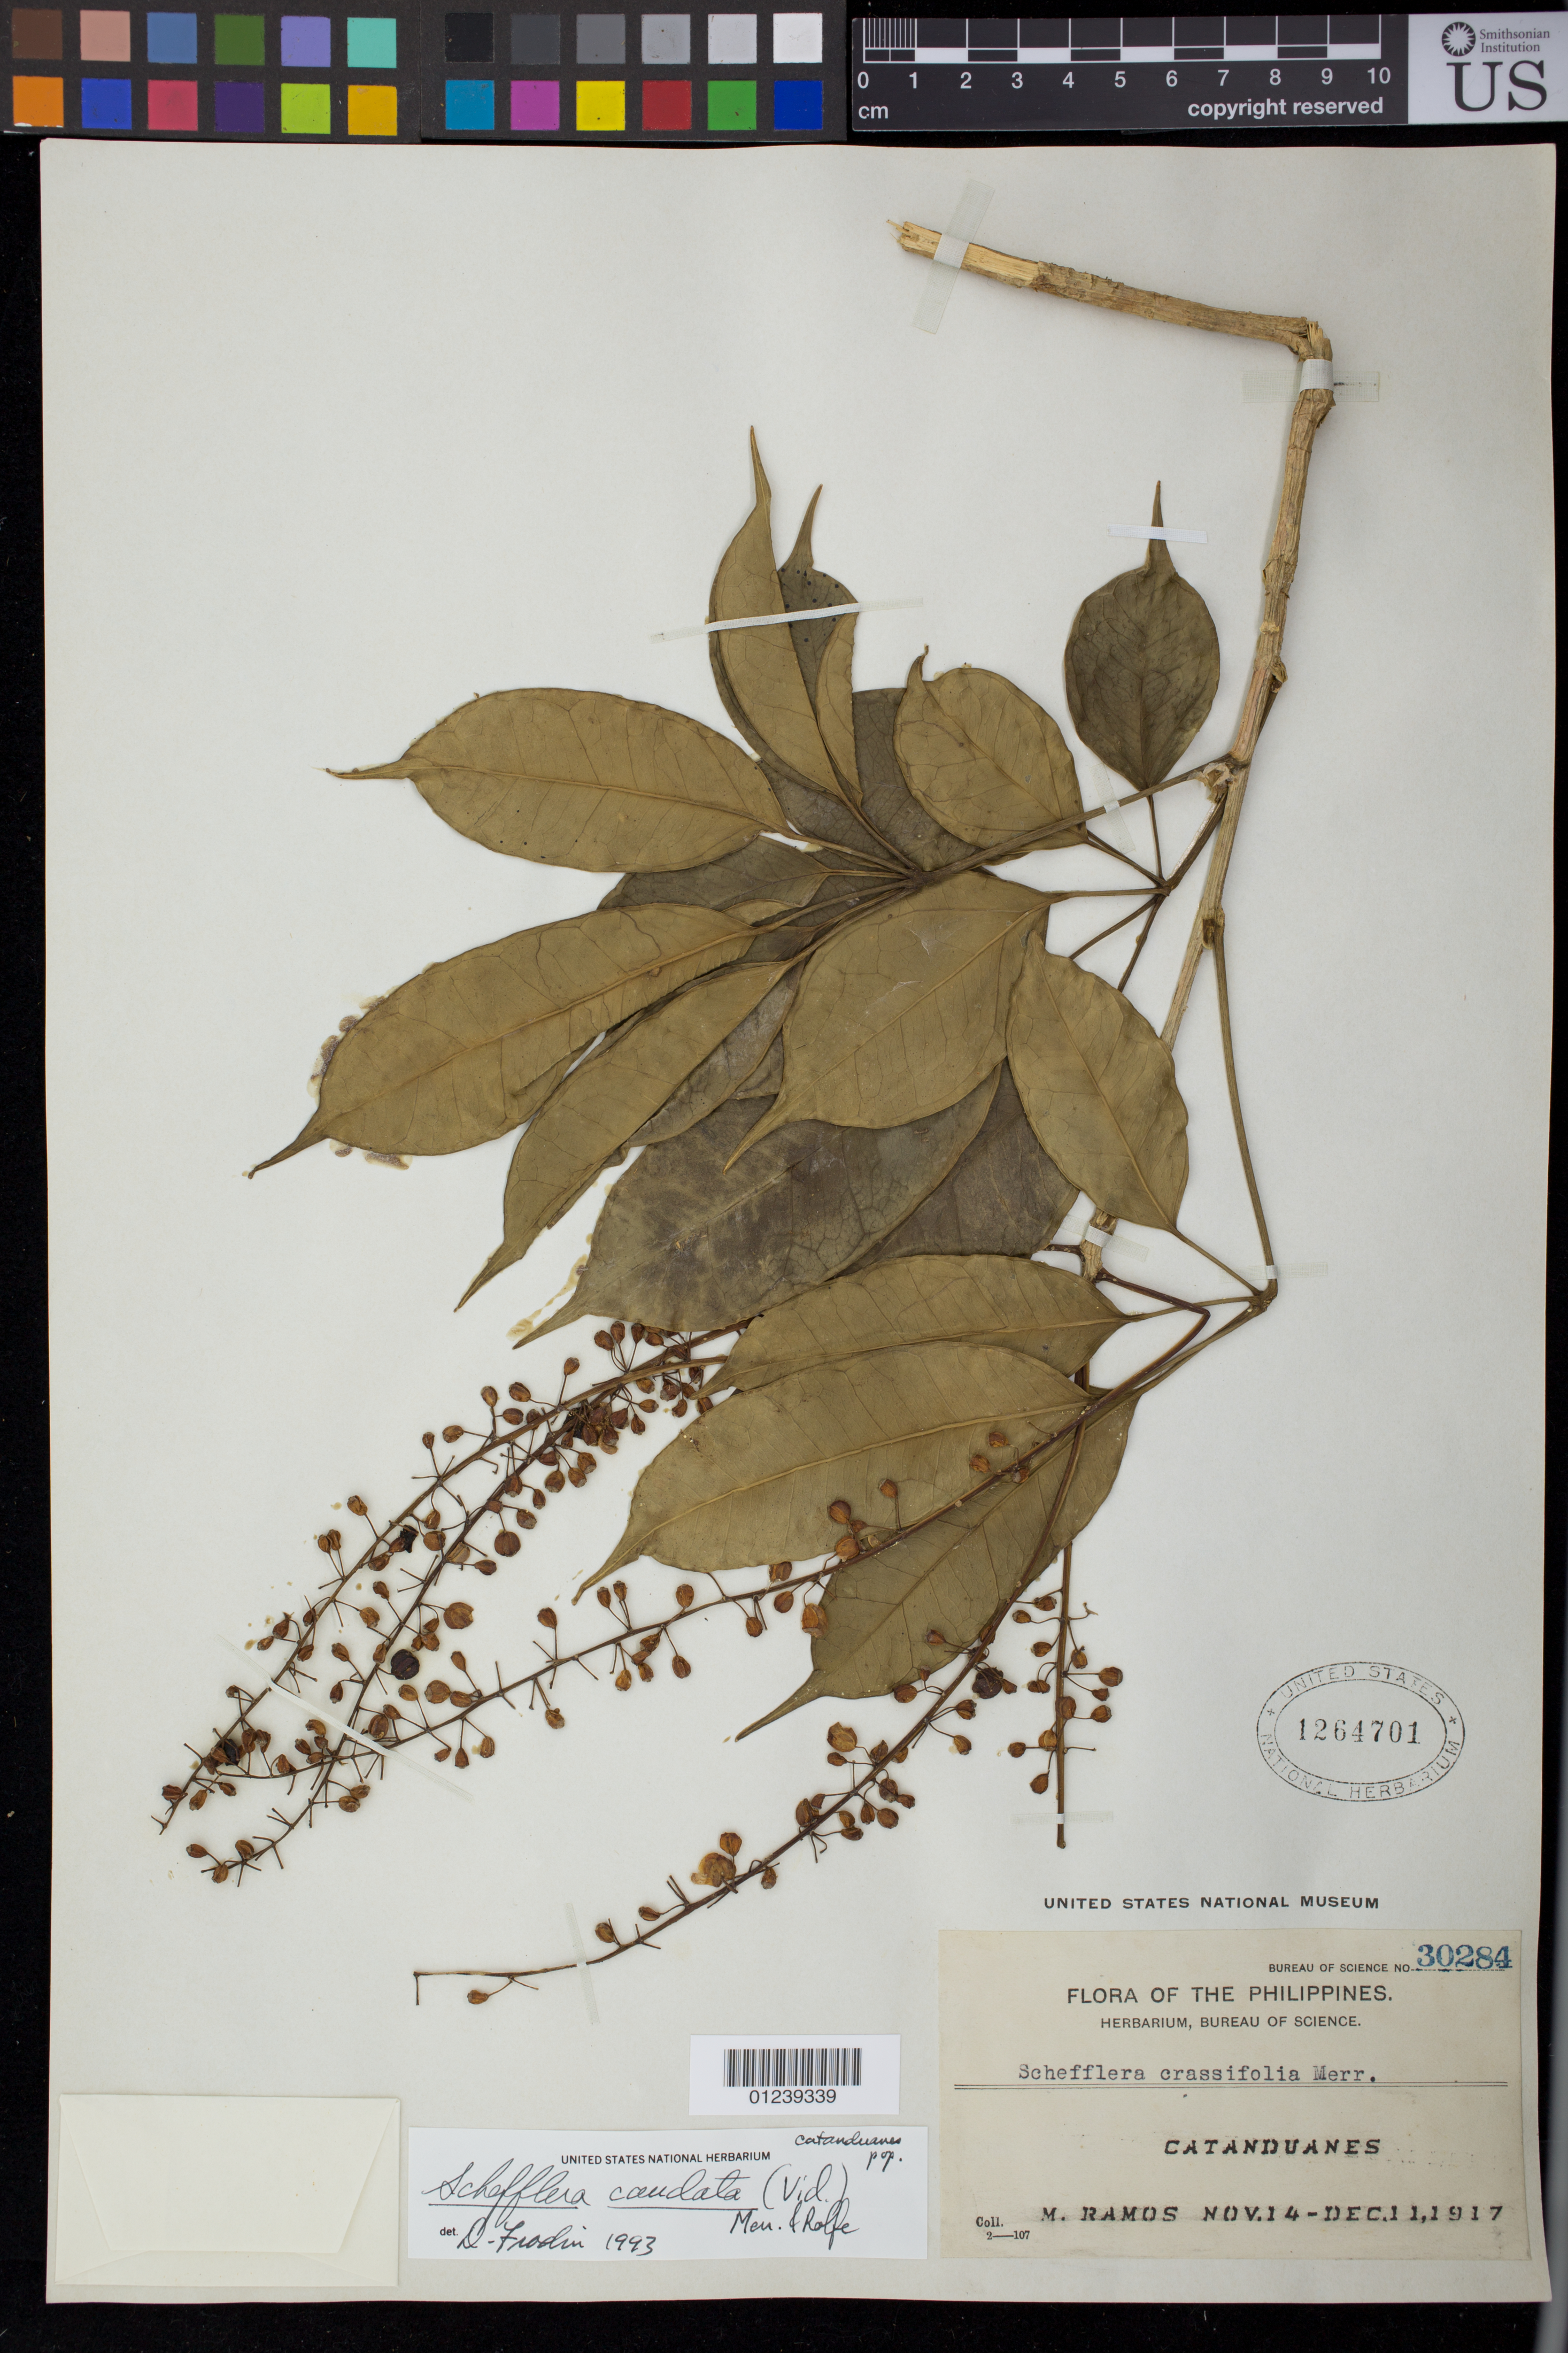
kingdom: Plantae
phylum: Tracheophyta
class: Magnoliopsida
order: Apiales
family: Araliaceae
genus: Schefflera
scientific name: Schefflera caudata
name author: Merr. & Rolfe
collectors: M. Ramos & M. Ramos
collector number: Bur. Sci. 30284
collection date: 1917-11-14/1917-12-11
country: Philippines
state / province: Bicol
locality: Cataduanes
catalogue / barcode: US 1264701